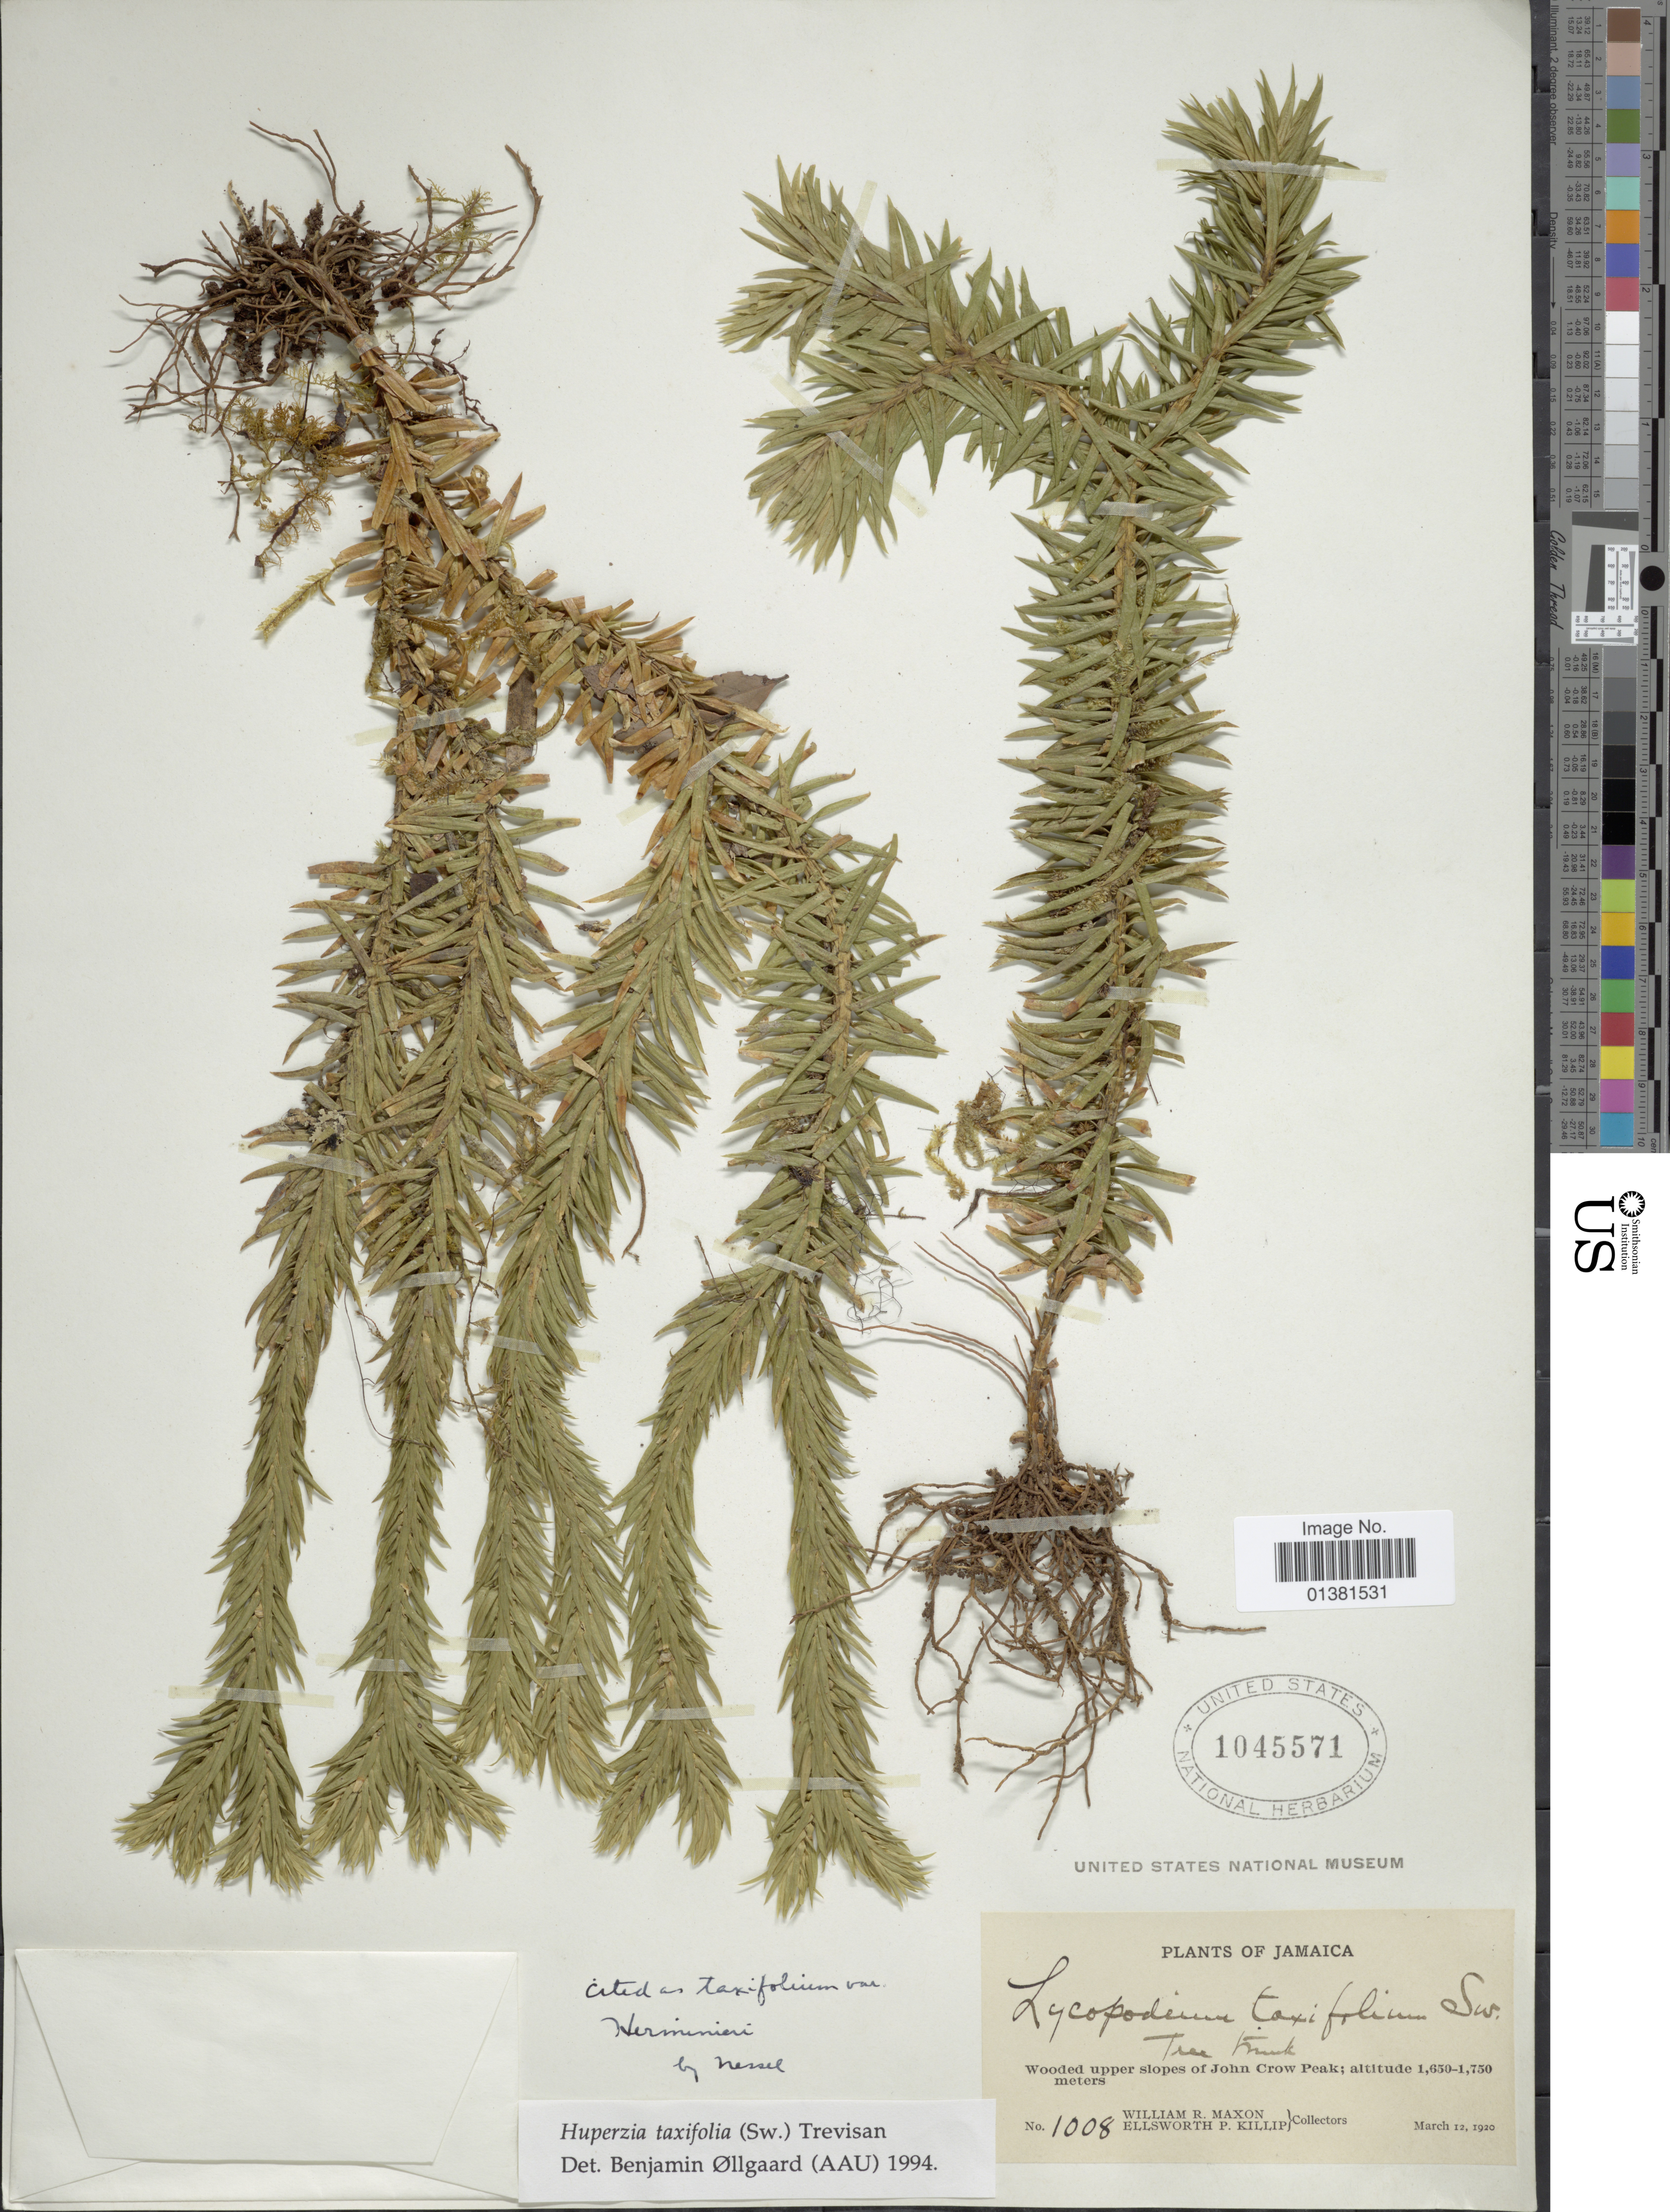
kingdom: Plantae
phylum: Tracheophyta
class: Lycopodiopsida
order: Lycopodiales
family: Lycopodiaceae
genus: Phlegmariurus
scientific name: Phlegmariurus taxifolius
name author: (Sw.) Á. Löve & D. Löve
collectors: W. R. Maxon & E. P. Killip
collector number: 1008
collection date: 1920-03-12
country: Jamaica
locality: Wooded upper slopes of John Crow Peak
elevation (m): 1650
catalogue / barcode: US 1045571